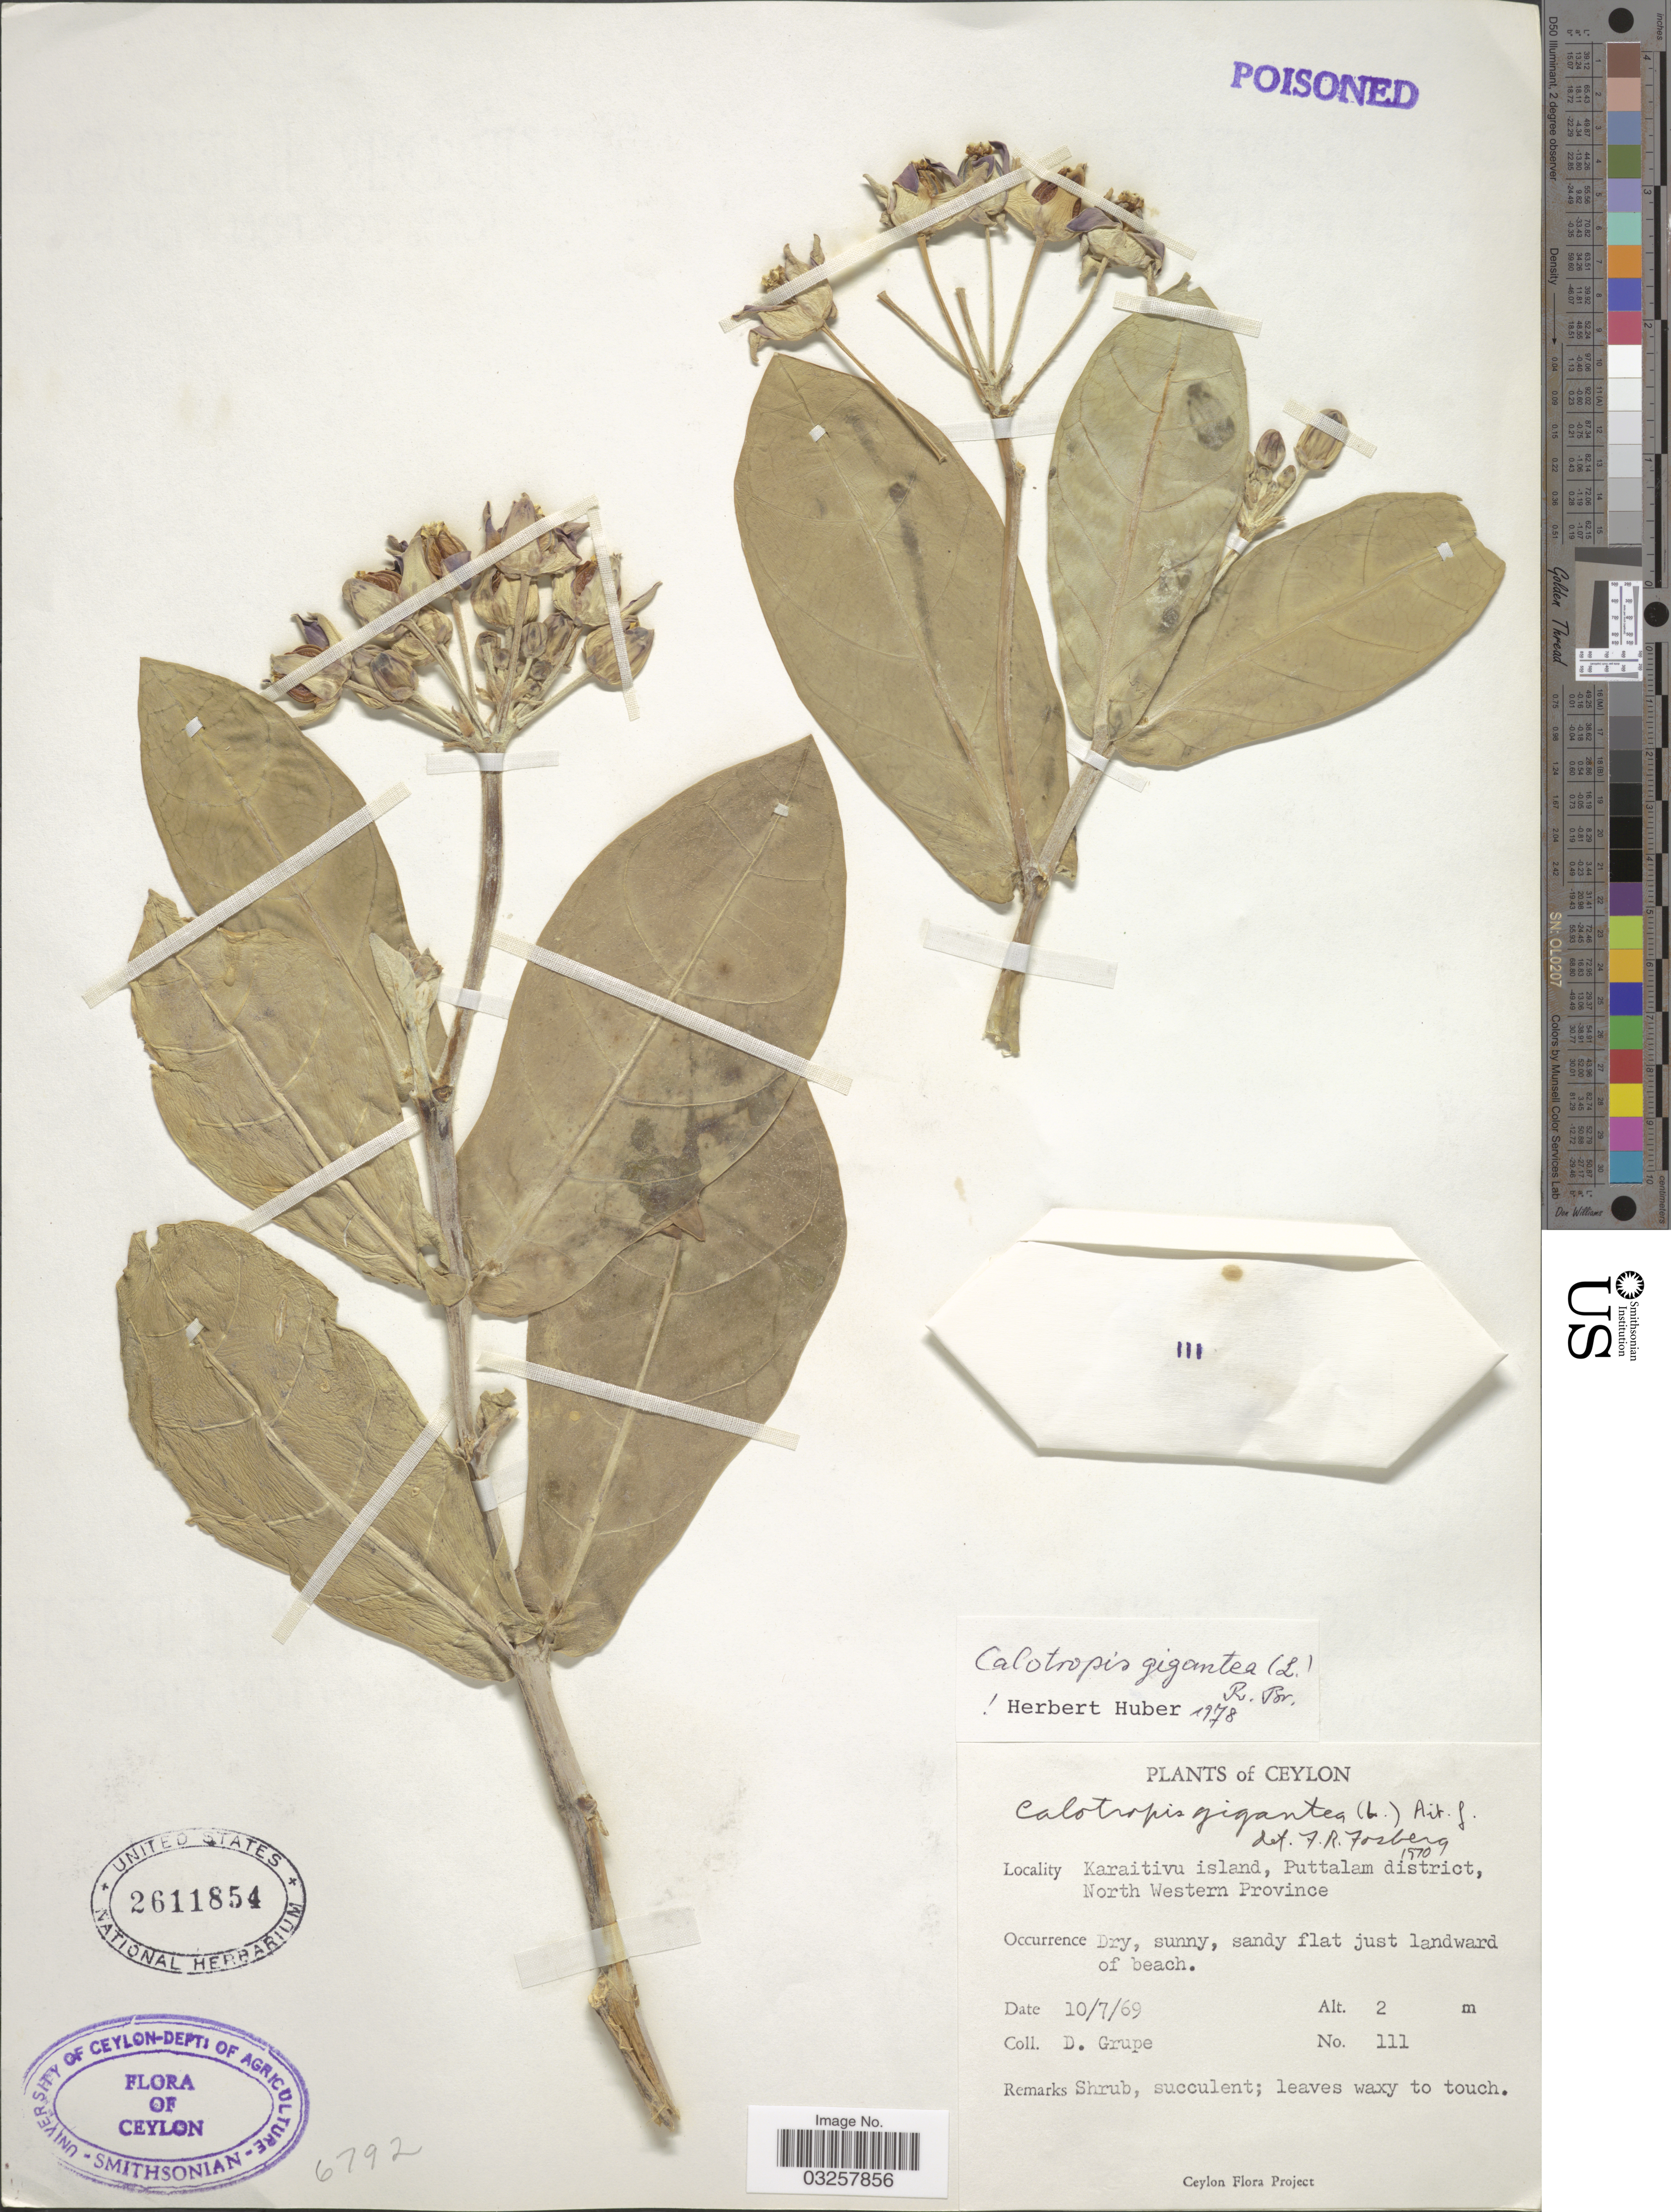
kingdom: Plantae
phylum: Tracheophyta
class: Magnoliopsida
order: Gentianales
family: Apocynaceae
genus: Calotropis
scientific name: Calotropis gigantea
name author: (L.) W.T. Aiton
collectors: D. Grupe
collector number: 111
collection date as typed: Transcribed d/m/y: 10/7/69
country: Sri Lanka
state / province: North Western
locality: Ceylon. Karaitivu island, Puttalam district.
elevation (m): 2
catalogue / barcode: US 2611854